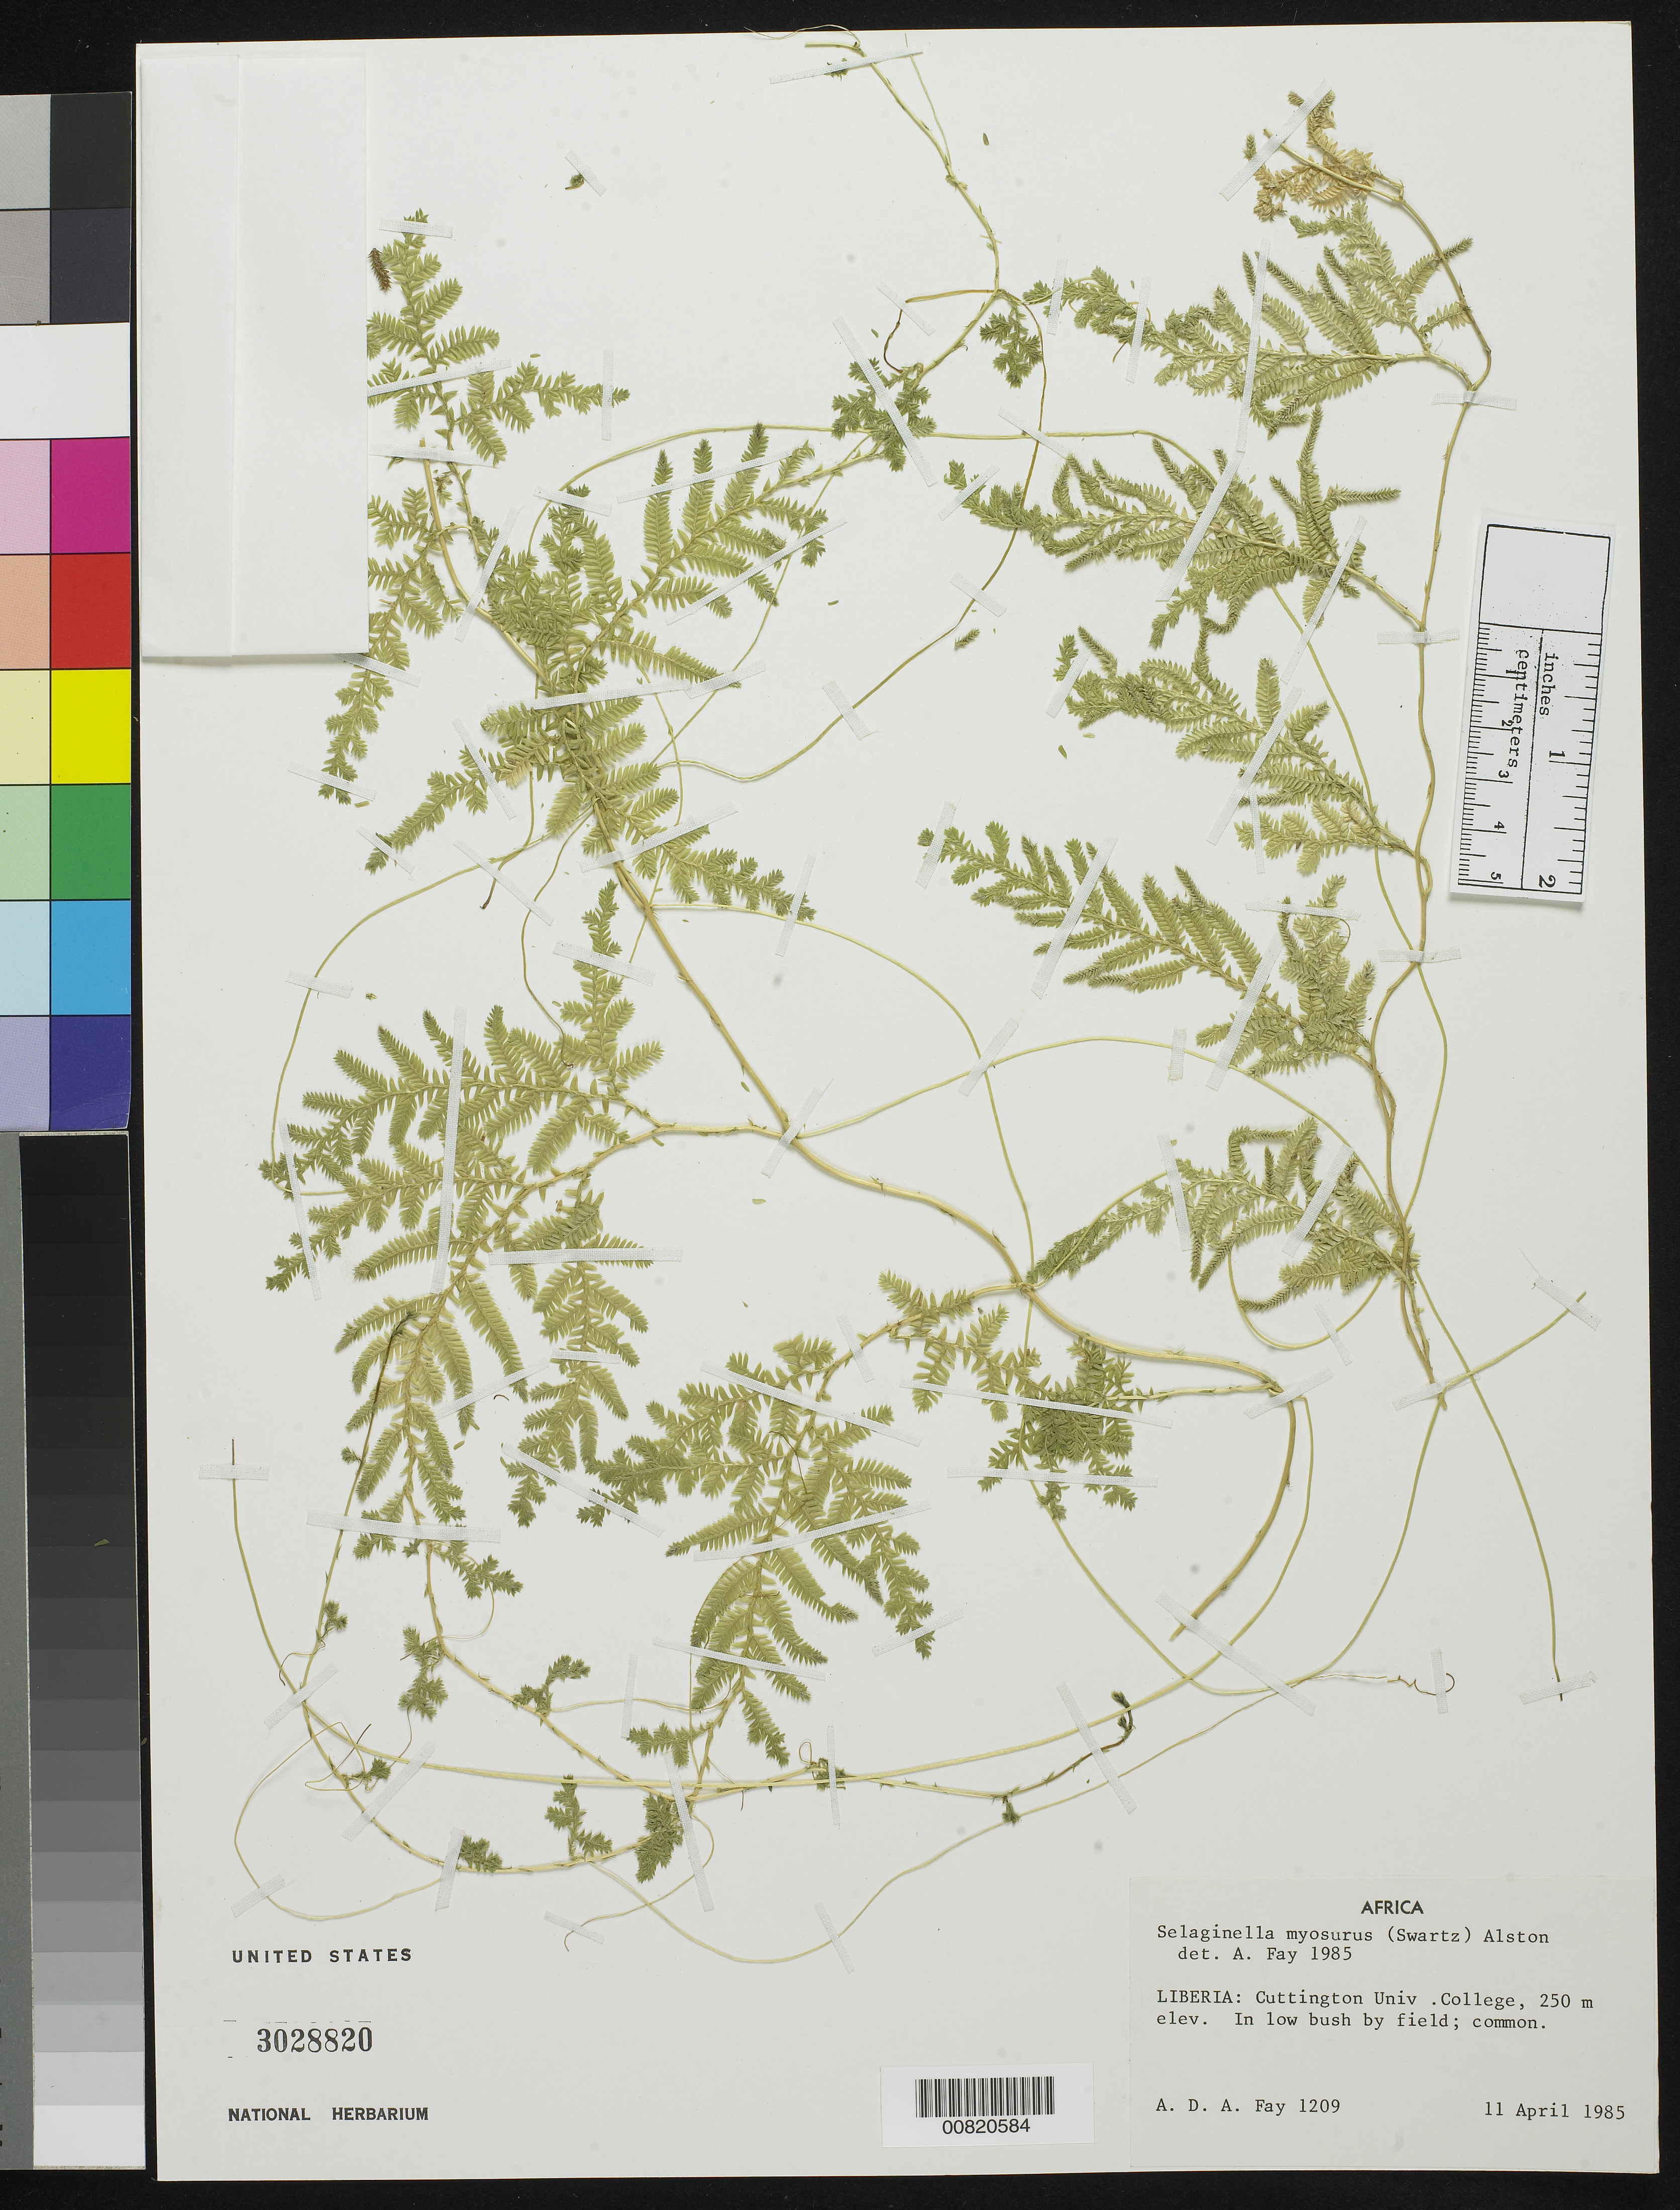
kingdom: Plantae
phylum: Tracheophyta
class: Lycopodiopsida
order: Selaginellales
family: Selaginellaceae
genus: Selaginella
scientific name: Selaginella myosurus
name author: (Sw.) Alston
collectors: A. Fay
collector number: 1209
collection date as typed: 11 Apr 1985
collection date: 1985-04-11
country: Liberia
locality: Cuttington Univ. College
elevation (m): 250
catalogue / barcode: US 3028820